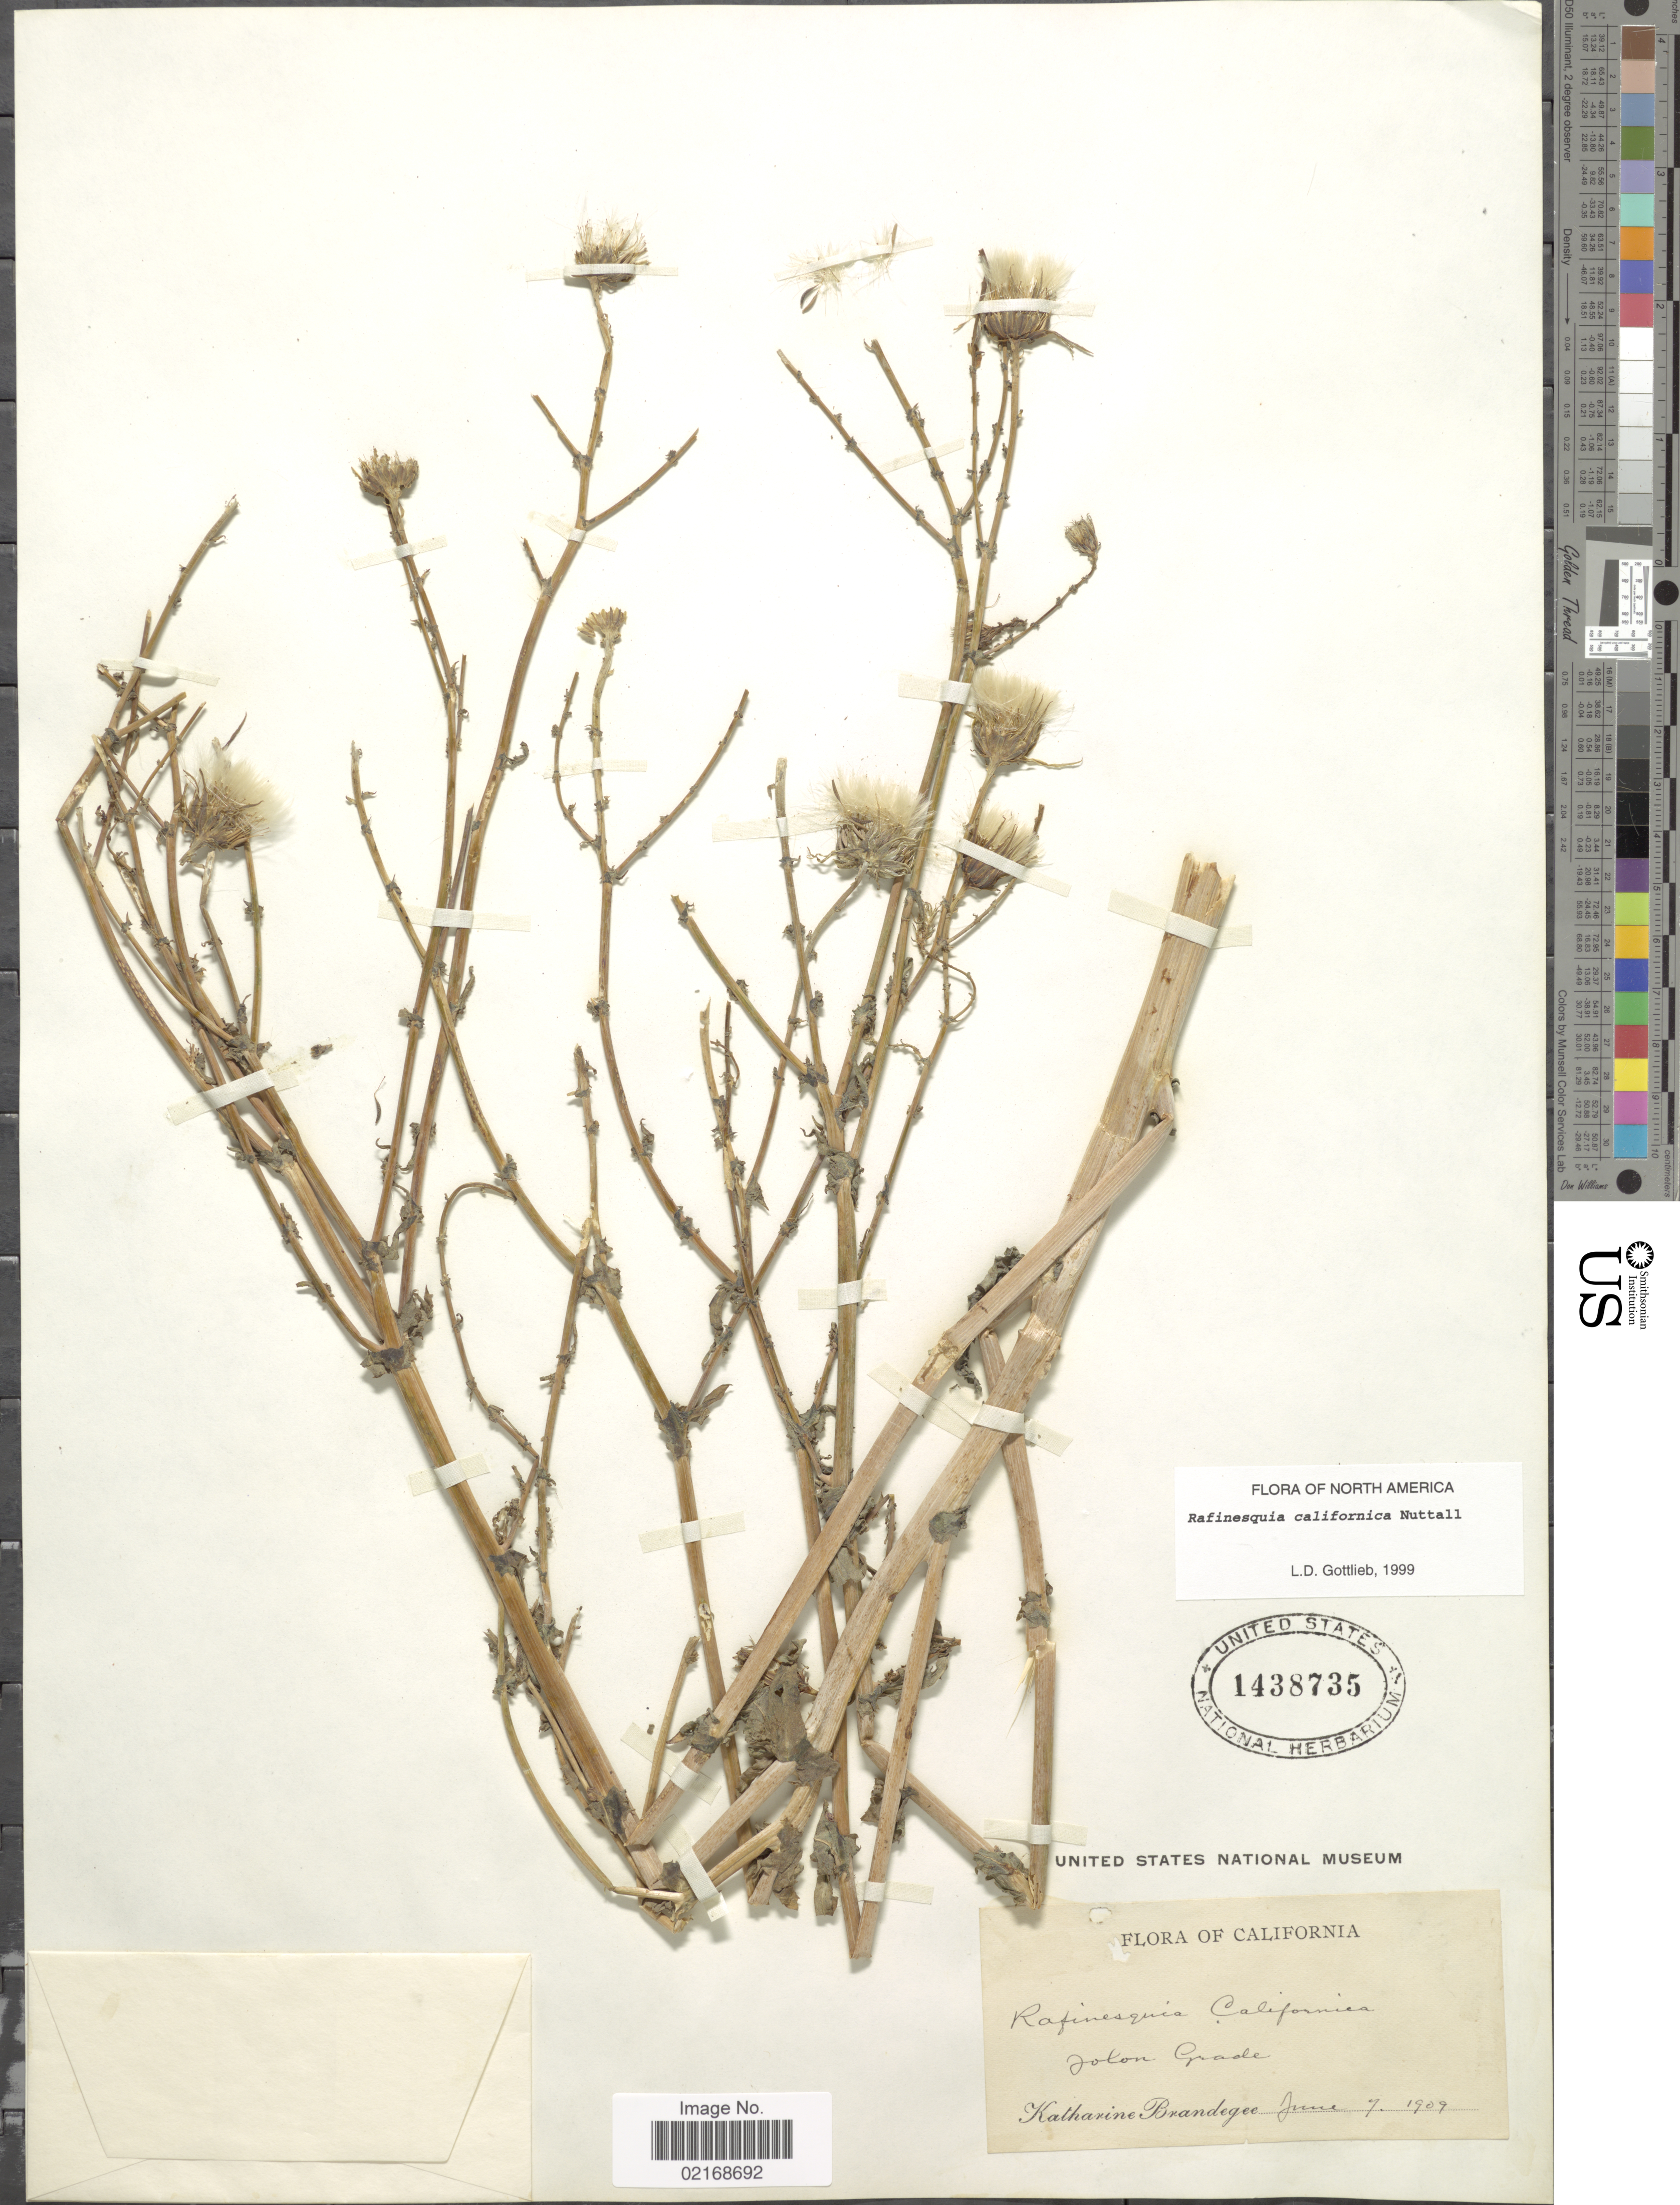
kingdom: Plantae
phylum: Tracheophyta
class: Magnoliopsida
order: Asterales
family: Asteraceae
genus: Rafinesquia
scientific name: Rafinesquia californica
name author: Nutt.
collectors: M. K. Brandegee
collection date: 1909-06-07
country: United States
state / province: California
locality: Jolon CA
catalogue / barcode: US 1438735